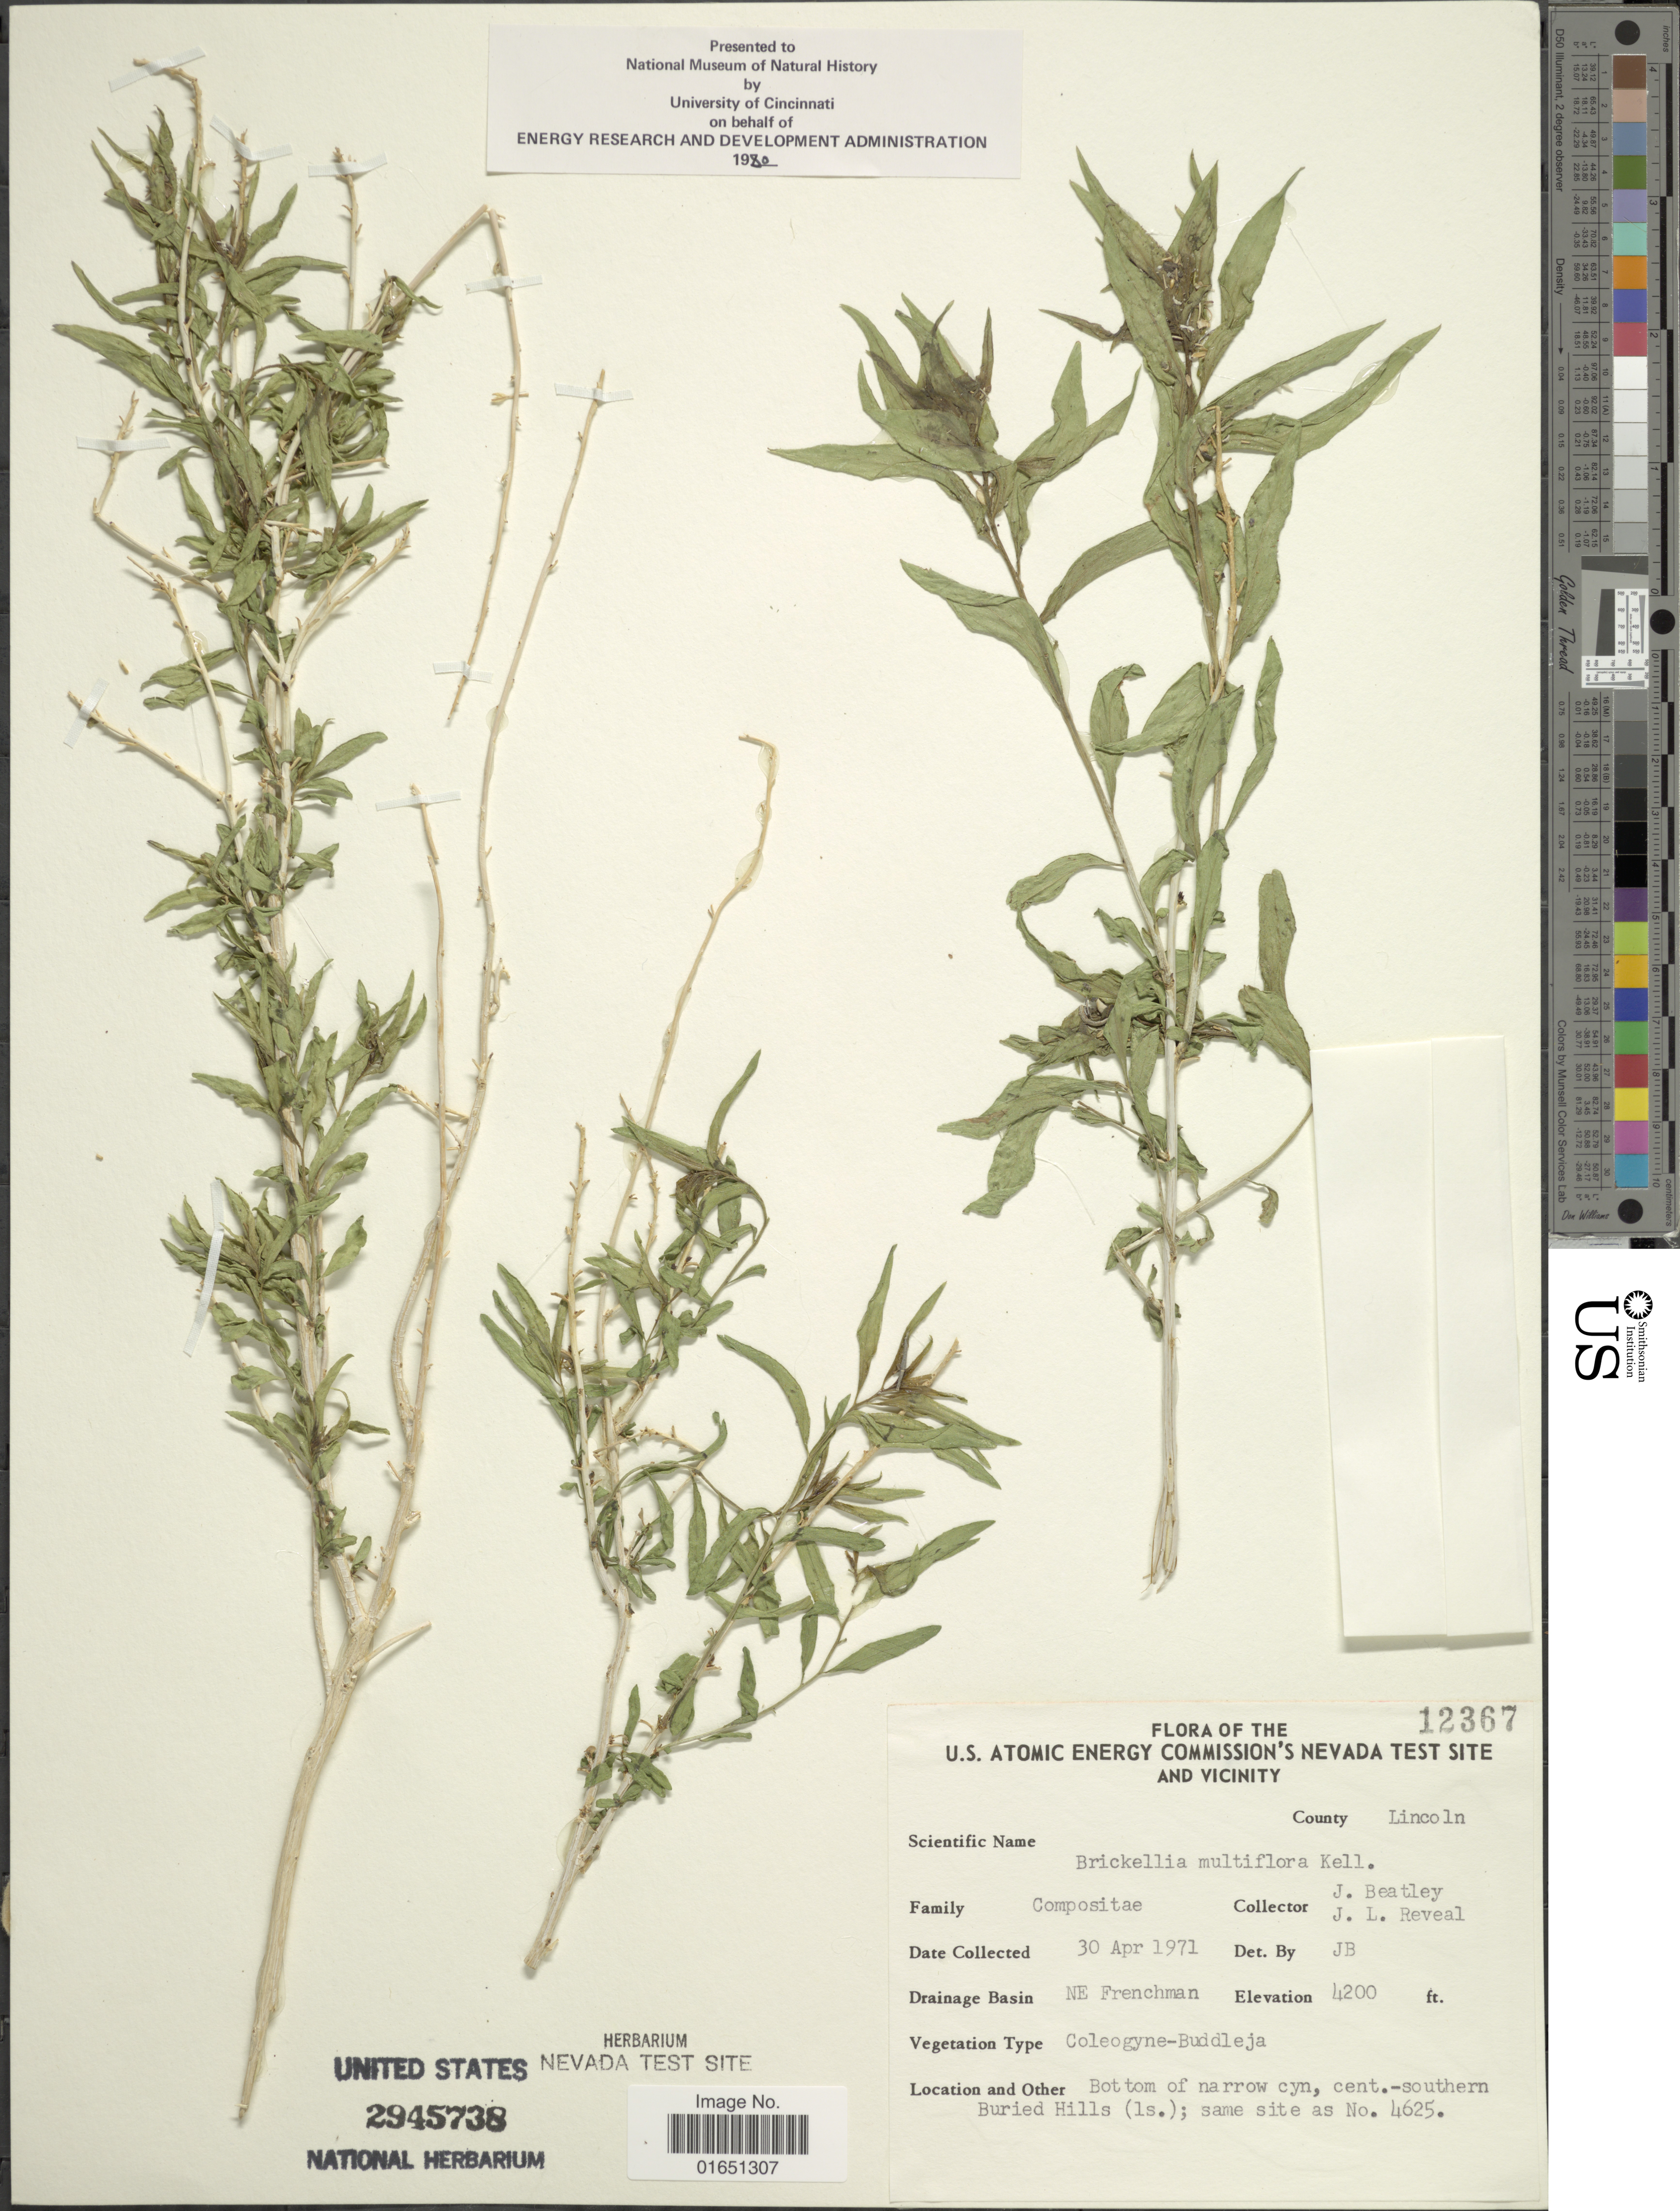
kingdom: Plantae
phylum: Tracheophyta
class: Magnoliopsida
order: Asterales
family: Asteraceae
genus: Brickellia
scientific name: Brickellia multiflora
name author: Kellogg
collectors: J. C. Beatley & J. L. Reveal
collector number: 12367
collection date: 1971-04-30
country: United States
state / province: Nevada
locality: U. S. Atomic Energy Commission's Nevada Test Site and Vicinity County Nye, Drainage Basin: NE Frenchman, Bottom of narrow cyn, cent.-southern Buried Hills (is.) same site as No.4625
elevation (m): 1280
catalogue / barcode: US 2945738